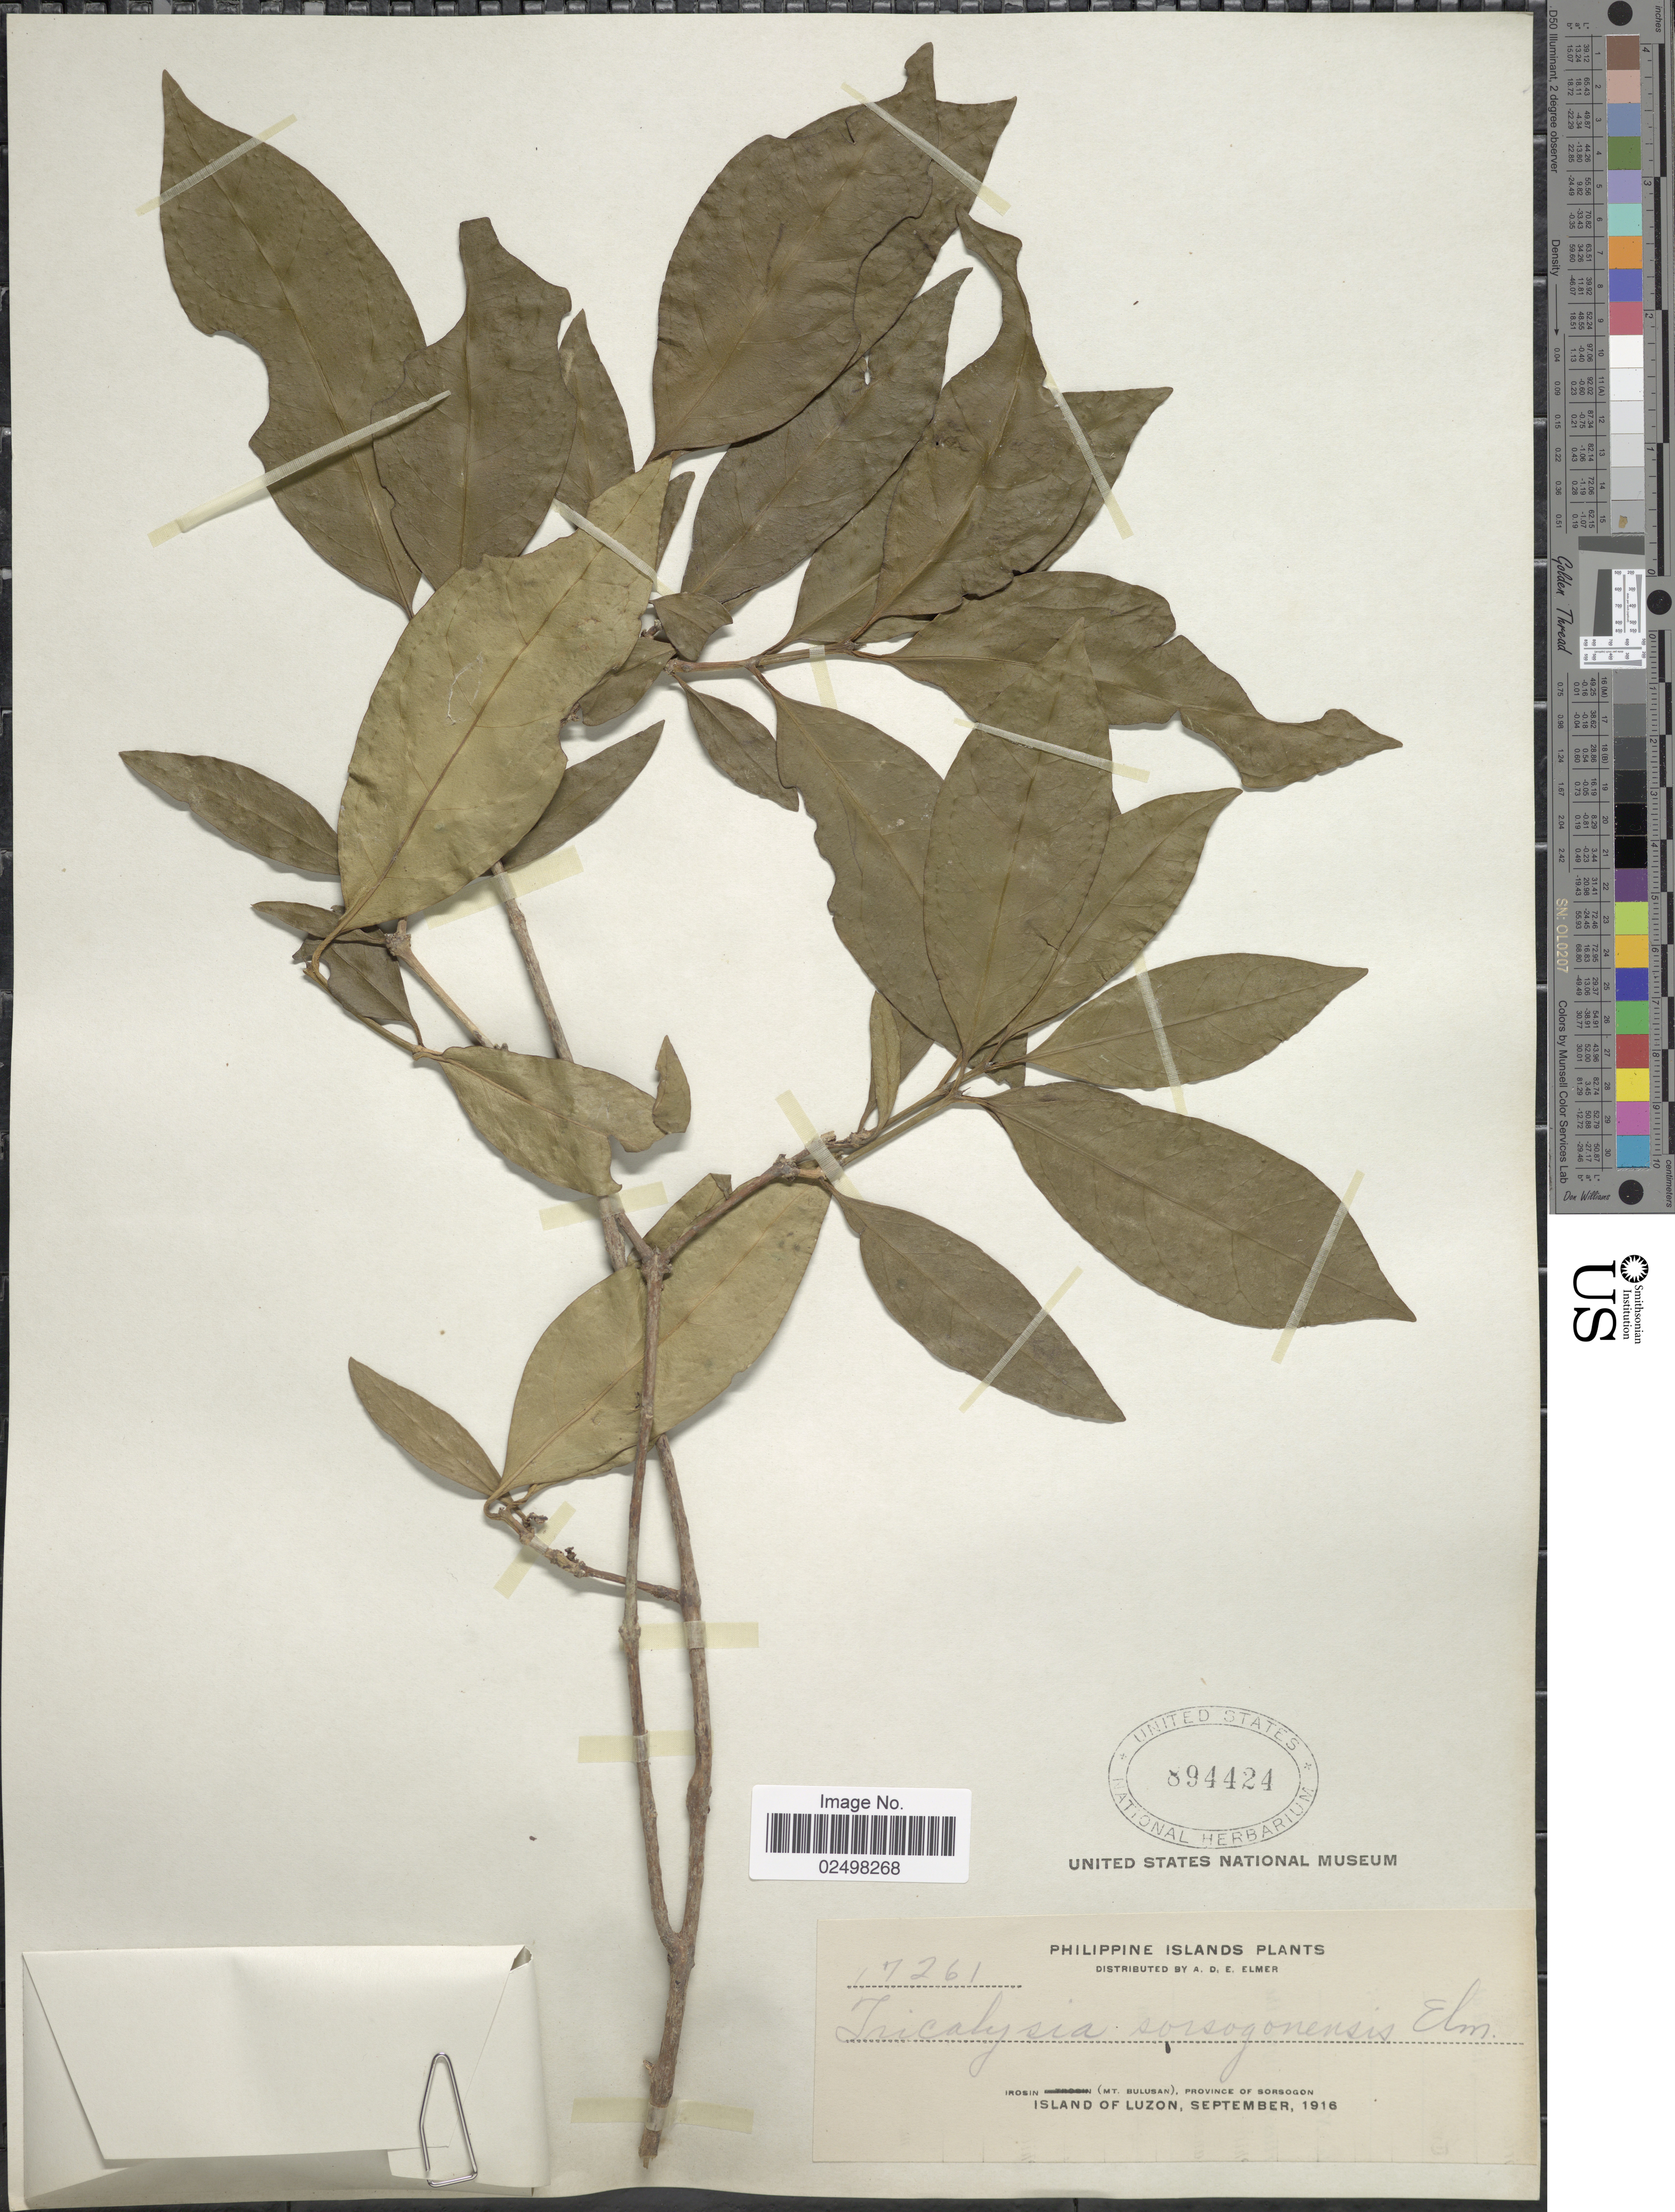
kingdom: Plantae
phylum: Tracheophyta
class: Magnoliopsida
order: Gentianales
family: Rubiaceae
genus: Tricalysia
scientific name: Tricalysia fasciculiflora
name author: (Elmer) Merr.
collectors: A. D. E. Elmer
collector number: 17261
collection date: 1916-09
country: Philippines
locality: Irosin (Mt. Bulusan) Province of Sorsogon Island of Luzon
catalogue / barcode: US 894424